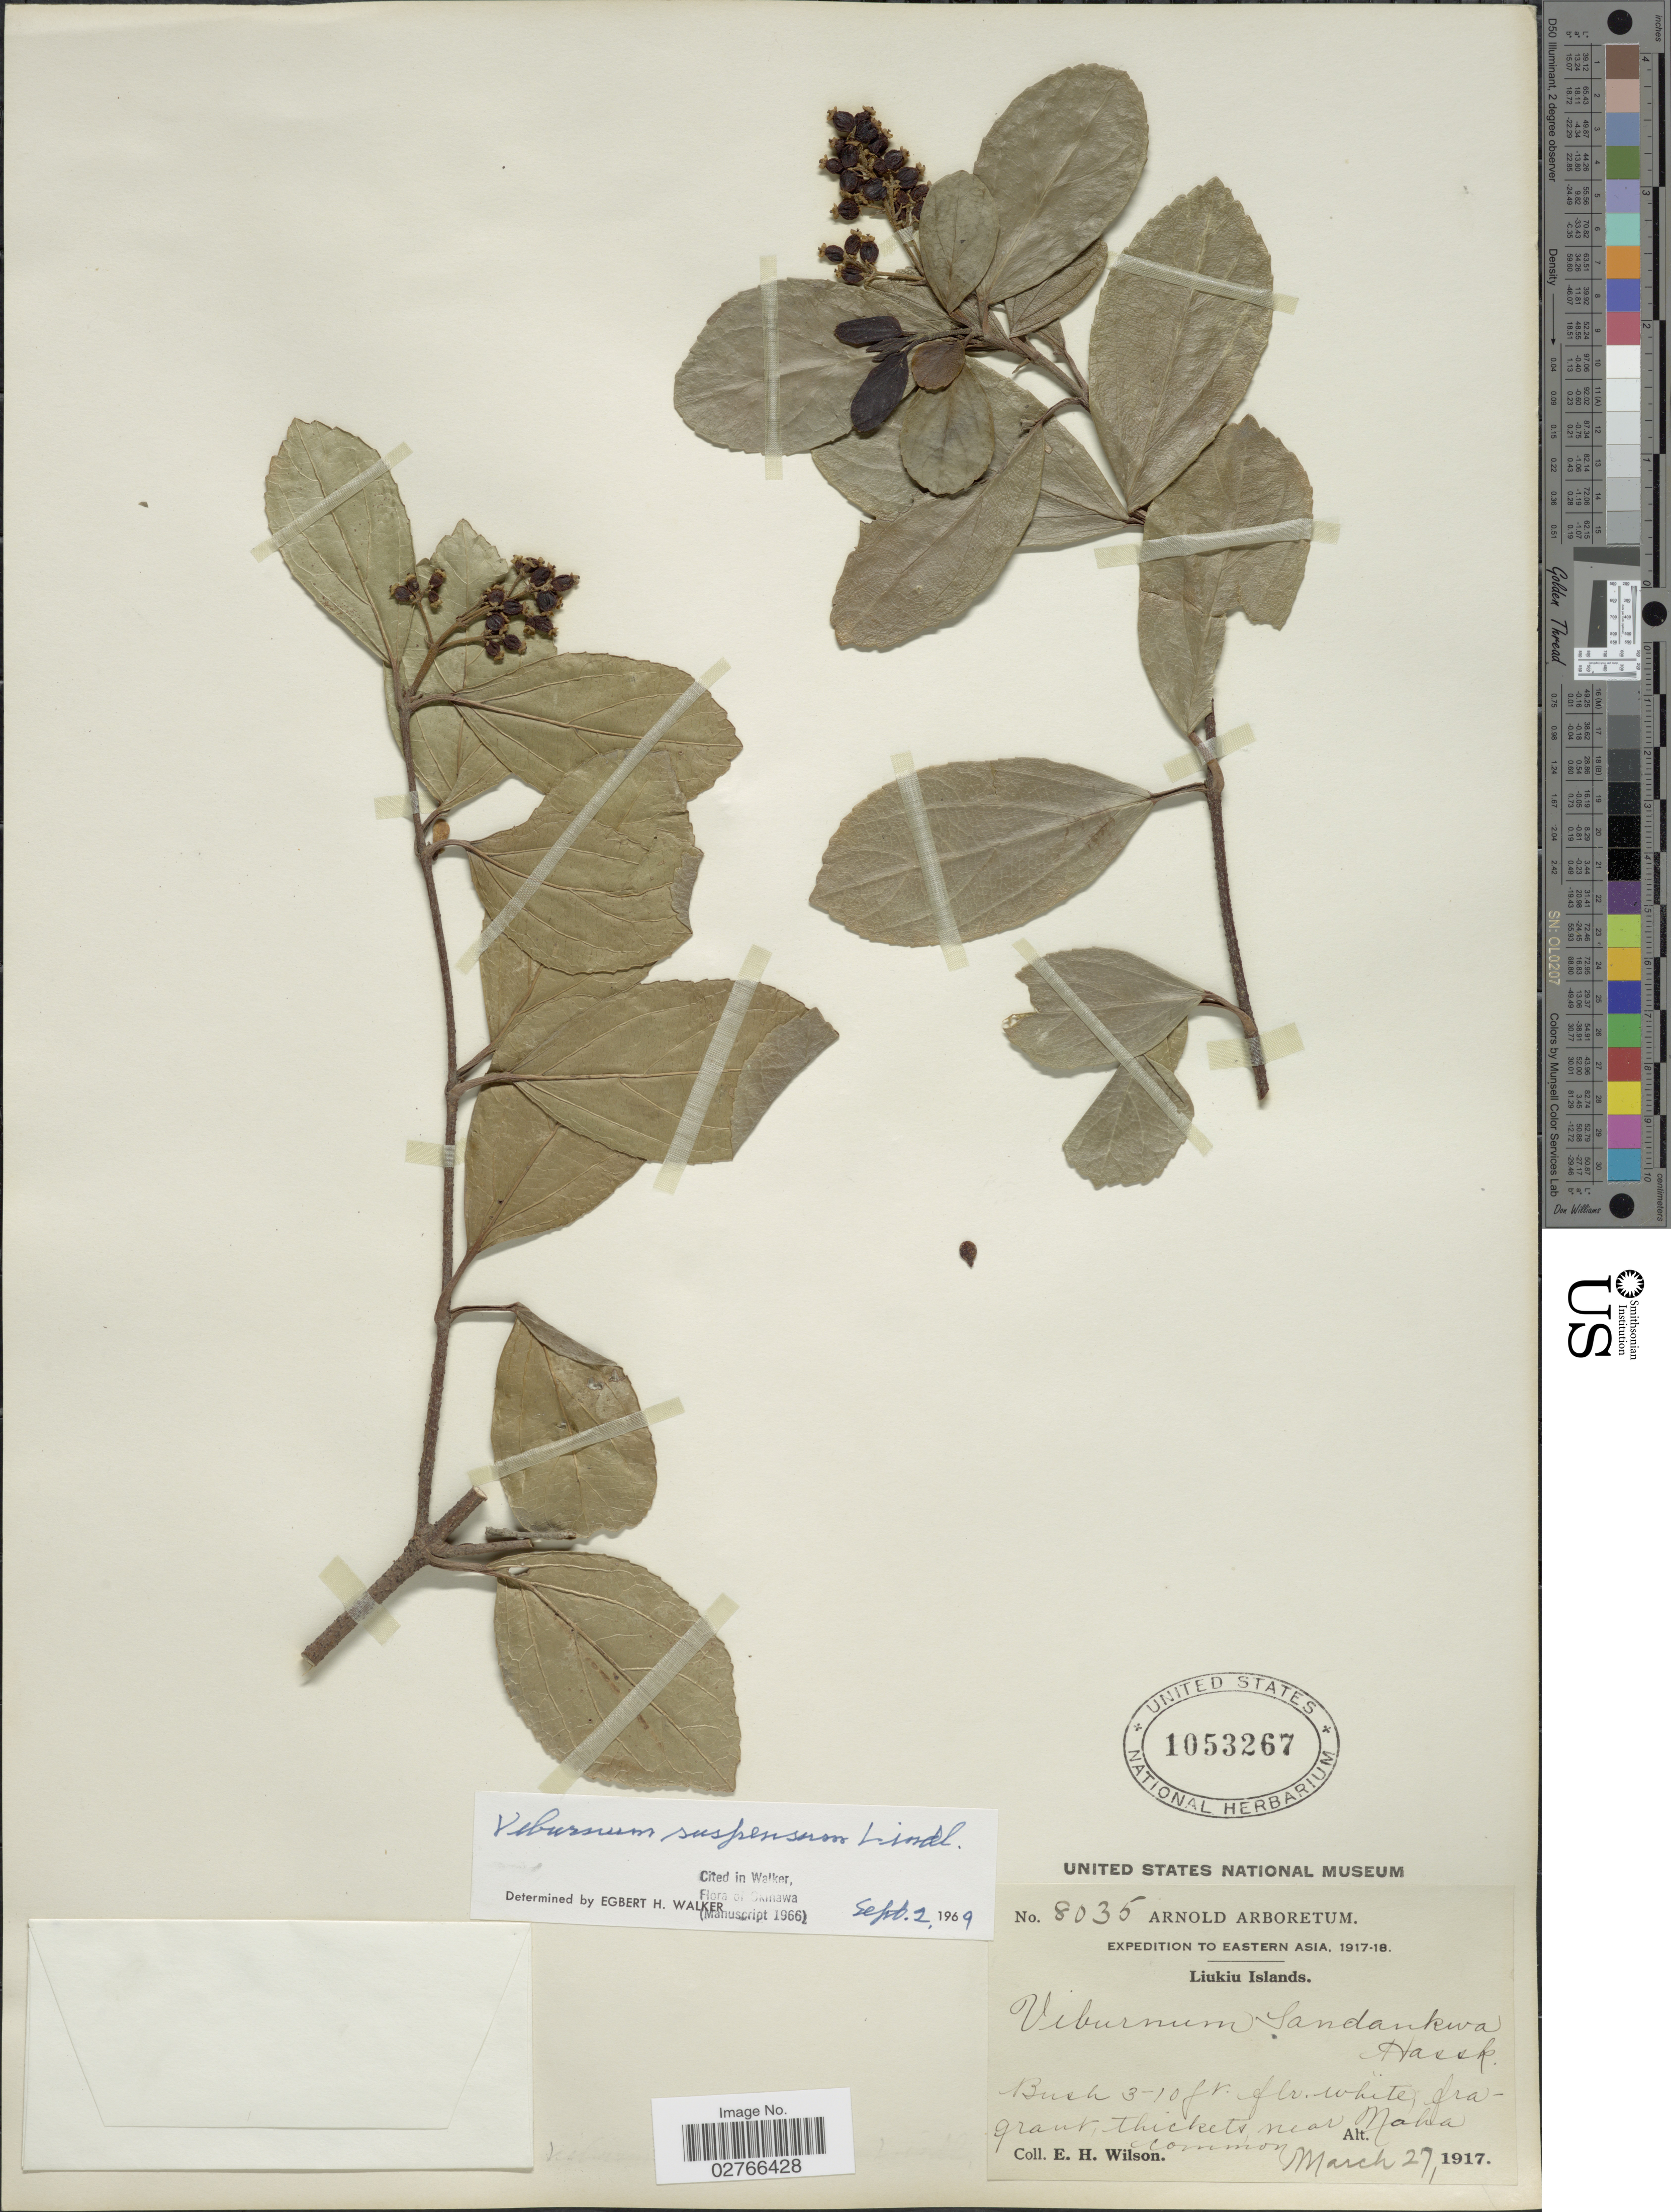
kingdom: Plantae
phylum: Tracheophyta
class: Magnoliopsida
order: Dipsacales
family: Viburnaceae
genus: Viburnum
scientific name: Viburnum suspensum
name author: Lindl.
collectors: E. Wilson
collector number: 8035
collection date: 1917-03-27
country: Japan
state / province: Okinawa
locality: Eastern Asia, Liukiu Islands, near Maha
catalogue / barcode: US 1053267